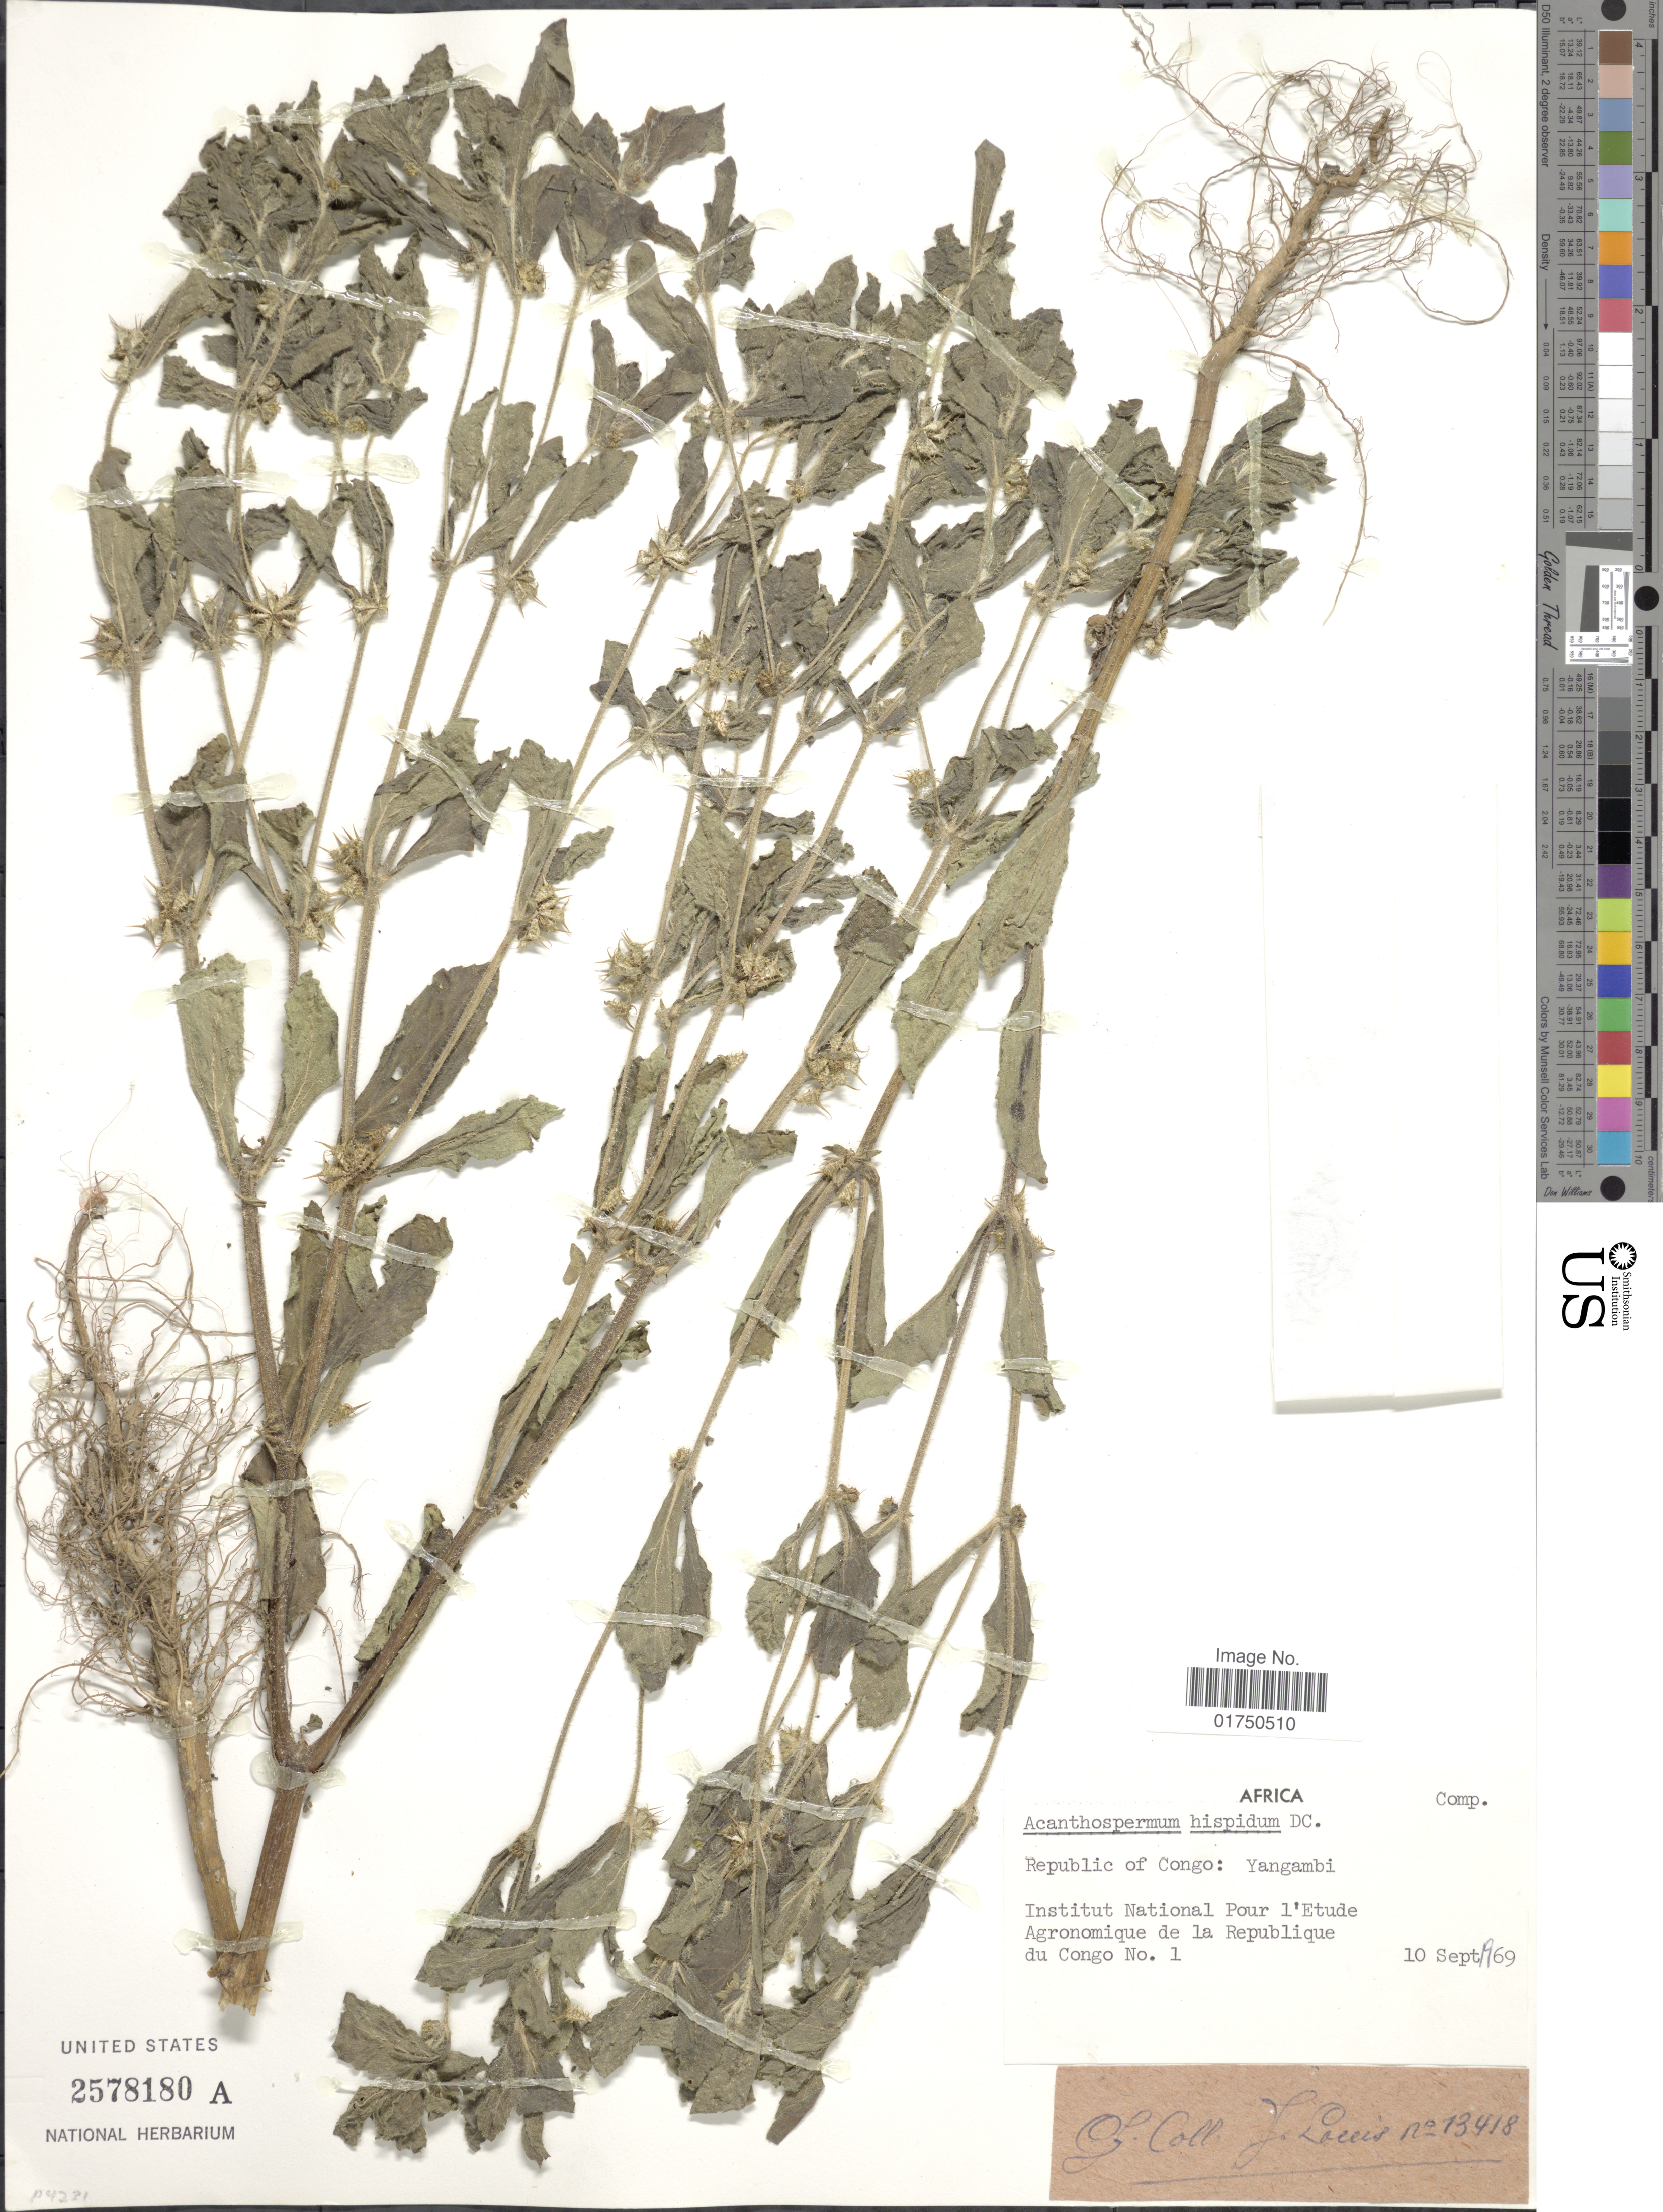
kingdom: Plantae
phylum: Tracheophyta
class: Magnoliopsida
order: Asterales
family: Asteraceae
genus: Acanthospermum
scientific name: Acanthospermum hispidum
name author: DC.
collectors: J. Louis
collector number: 13418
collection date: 1969-09-10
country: Congo, Republic of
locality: Republic of Congo: Yangambi. Institut National Pour ;'Etude Agronomique de la Republique du Congo No. 1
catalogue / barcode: US 2578180A